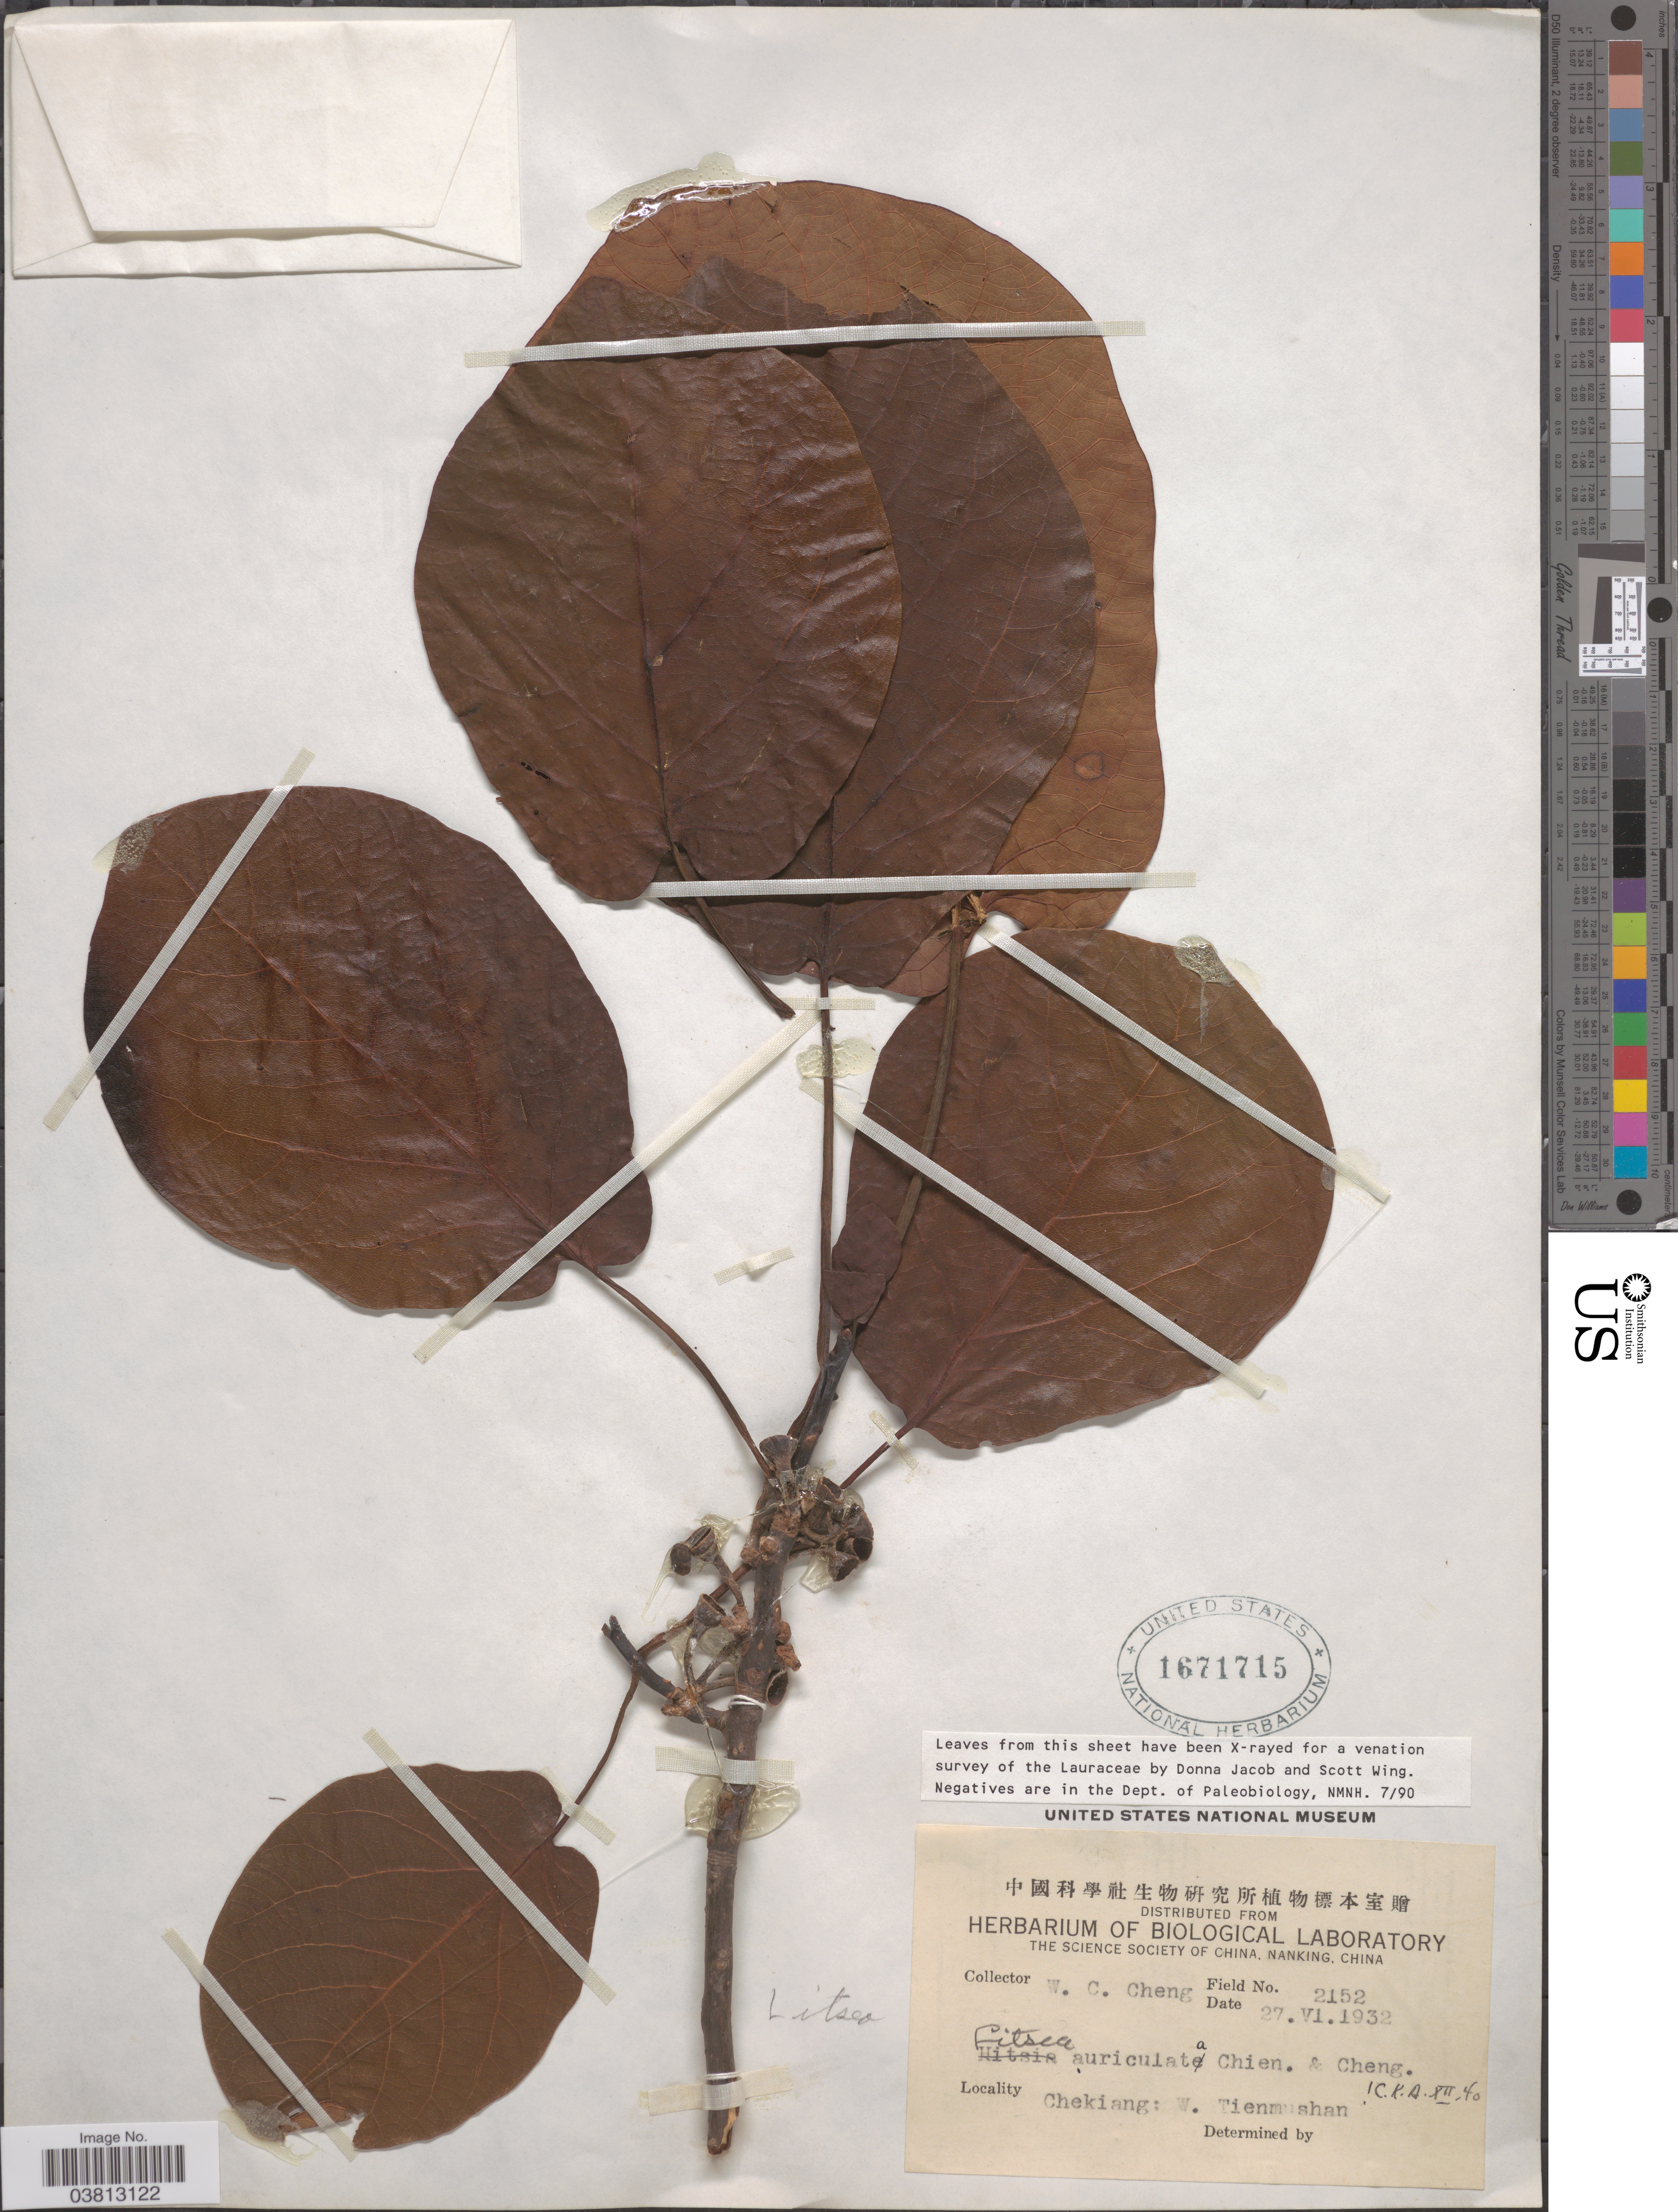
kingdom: Plantae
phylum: Tracheophyta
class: Magnoliopsida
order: Laurales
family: Lauraceae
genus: Litsea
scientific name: Litsea auriculata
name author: S.S. Chien & W.C. Cheng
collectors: W. C. Cheng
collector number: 2152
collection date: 1932-06-27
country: China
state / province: Zhejiang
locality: Chekiang: W. Tienmushan.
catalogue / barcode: US 1671715